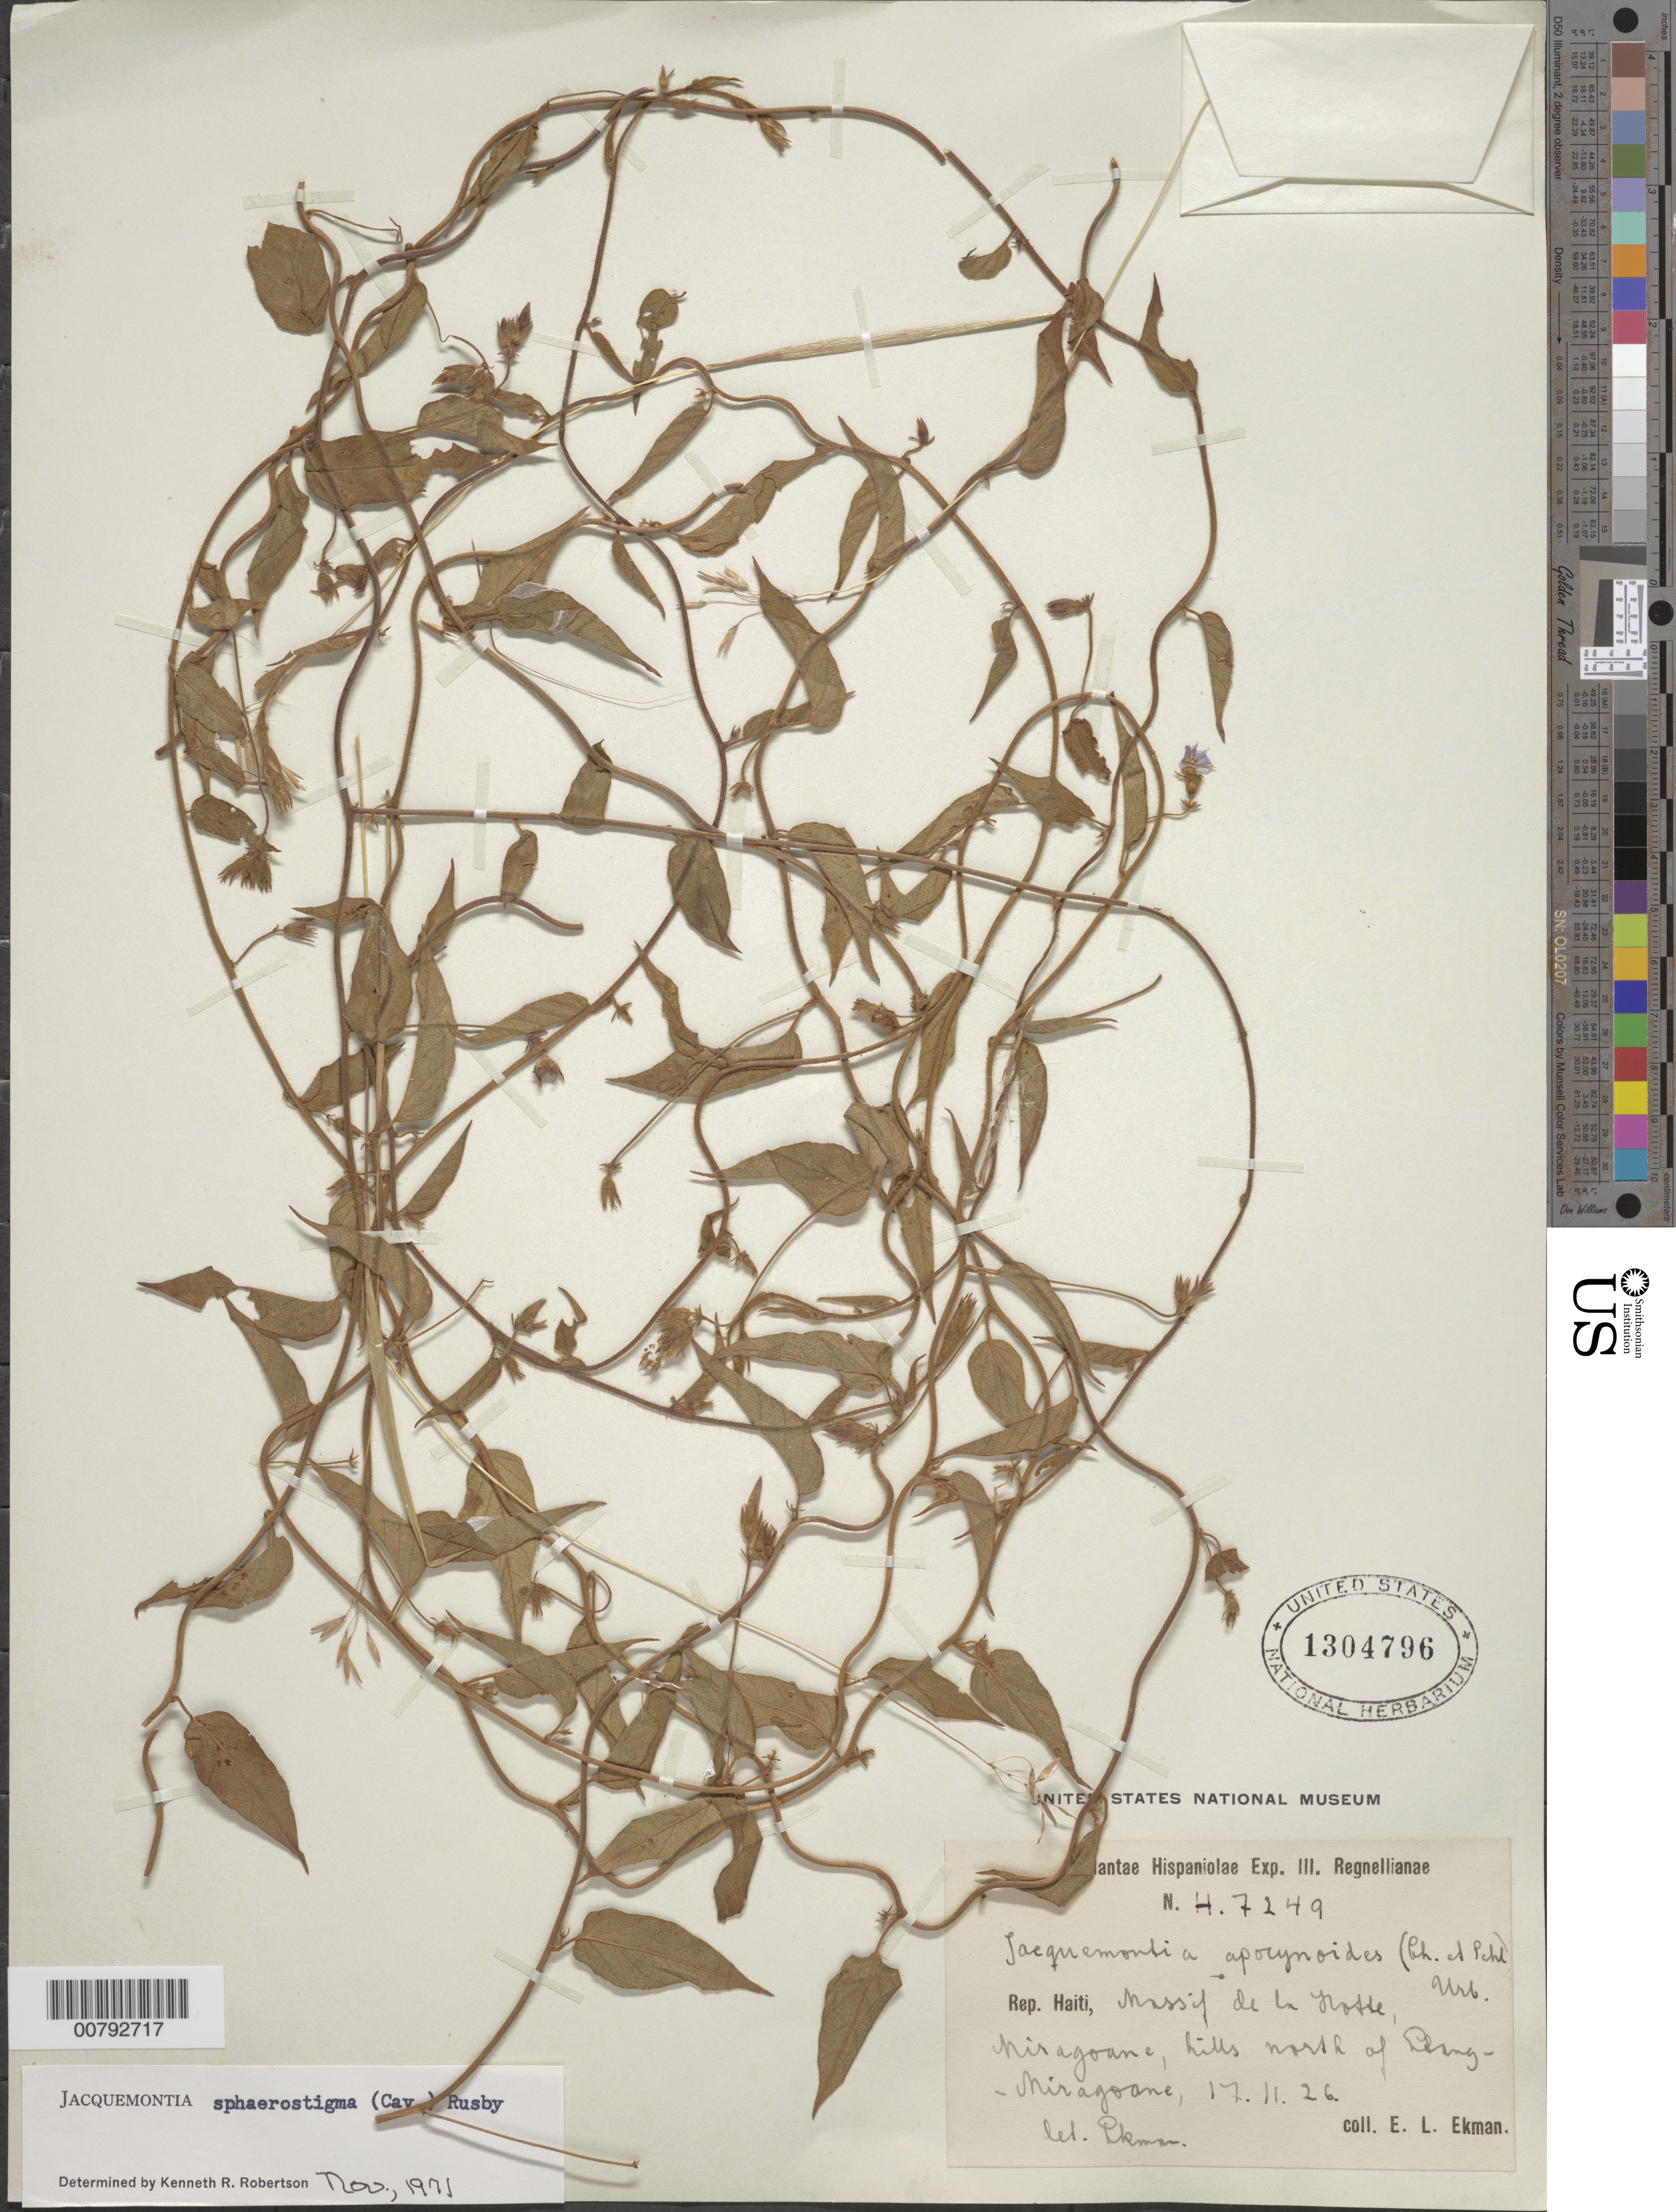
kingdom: Plantae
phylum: Tracheophyta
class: Magnoliopsida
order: Solanales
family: Convolvulaceae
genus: Jacquemontia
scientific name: Jacquemontia spharostigma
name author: (Cav.) Rusby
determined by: Robertson, K. R.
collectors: E. L. Ekman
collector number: H 7249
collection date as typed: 17 Nov 1926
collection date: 1926-11-17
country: Haiti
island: Hispaniola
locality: Massif de la Hotte, Miragoane, hills north of Etang-Miragoane.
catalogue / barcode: US 1304796